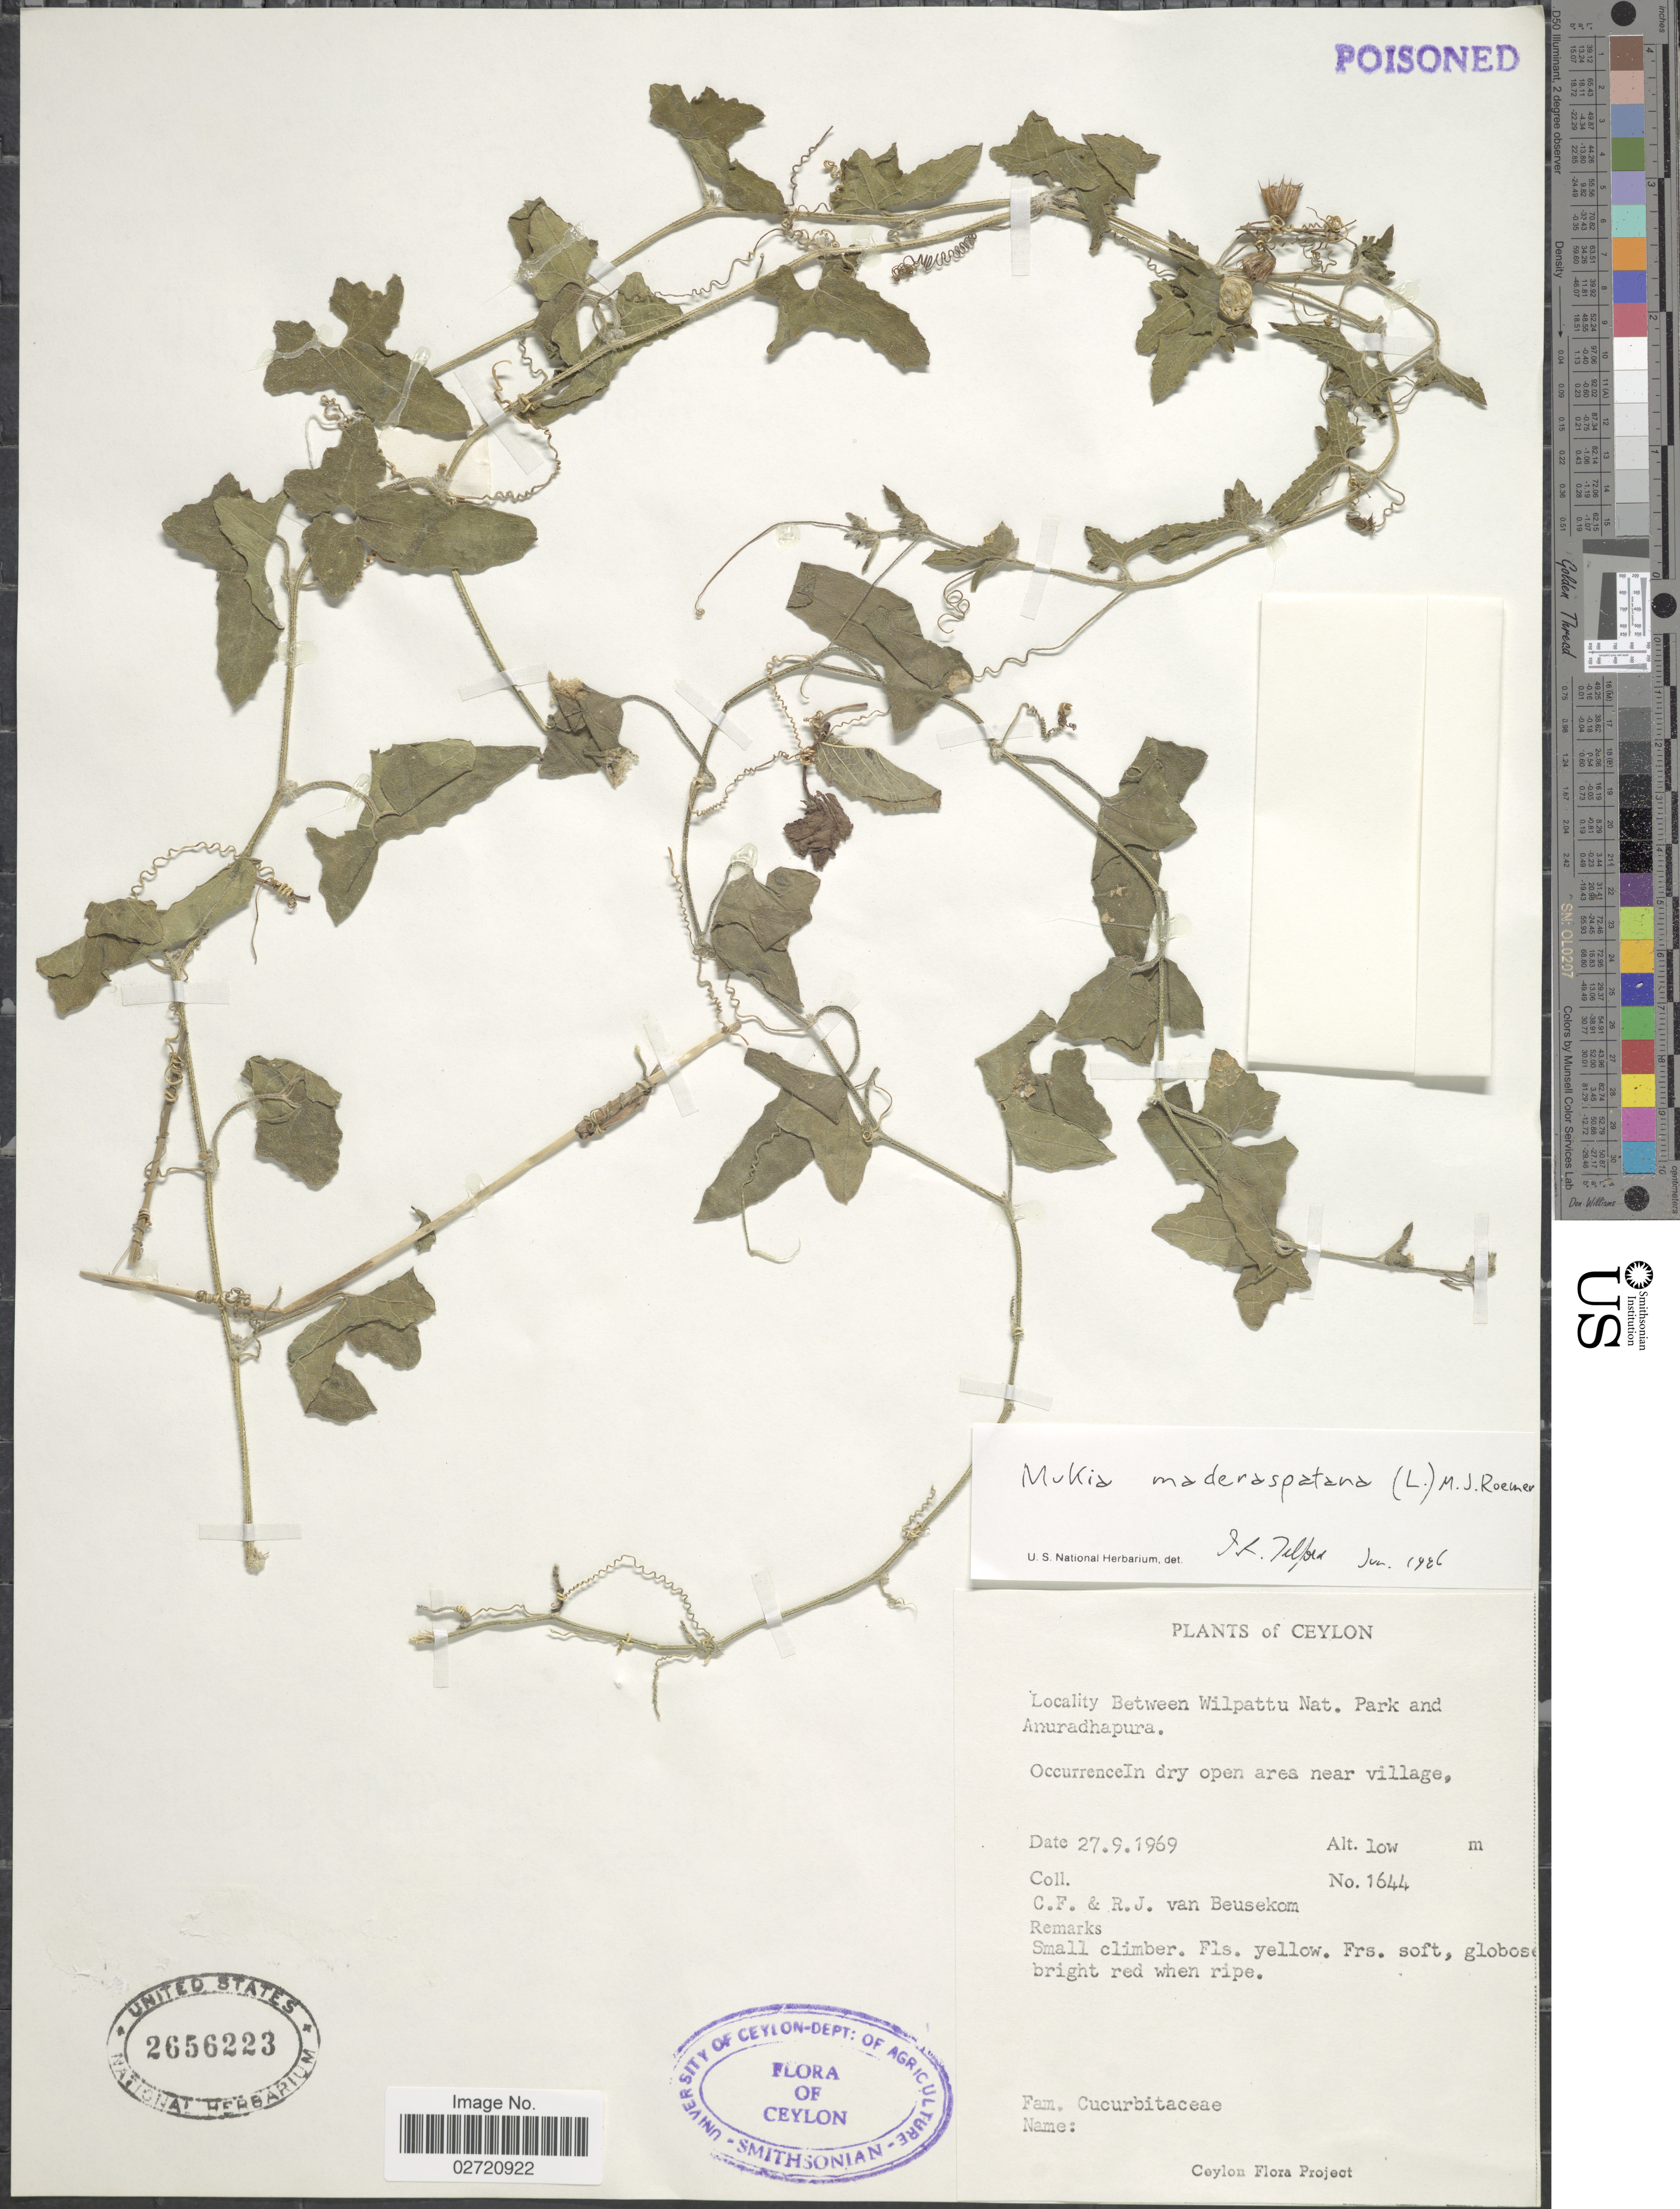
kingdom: Plantae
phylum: Tracheophyta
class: Magnoliopsida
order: Cucurbitales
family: Cucurbitaceae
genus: Cucumis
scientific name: Cucumis maderaspatanus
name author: L.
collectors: C. F. Beusekom & R. Van Beusekom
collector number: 1644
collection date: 1969-09-27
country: Sri Lanka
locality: Ceylon. Between Wilpattu Nat. Park and Anuradhapura, near village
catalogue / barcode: US 2656223